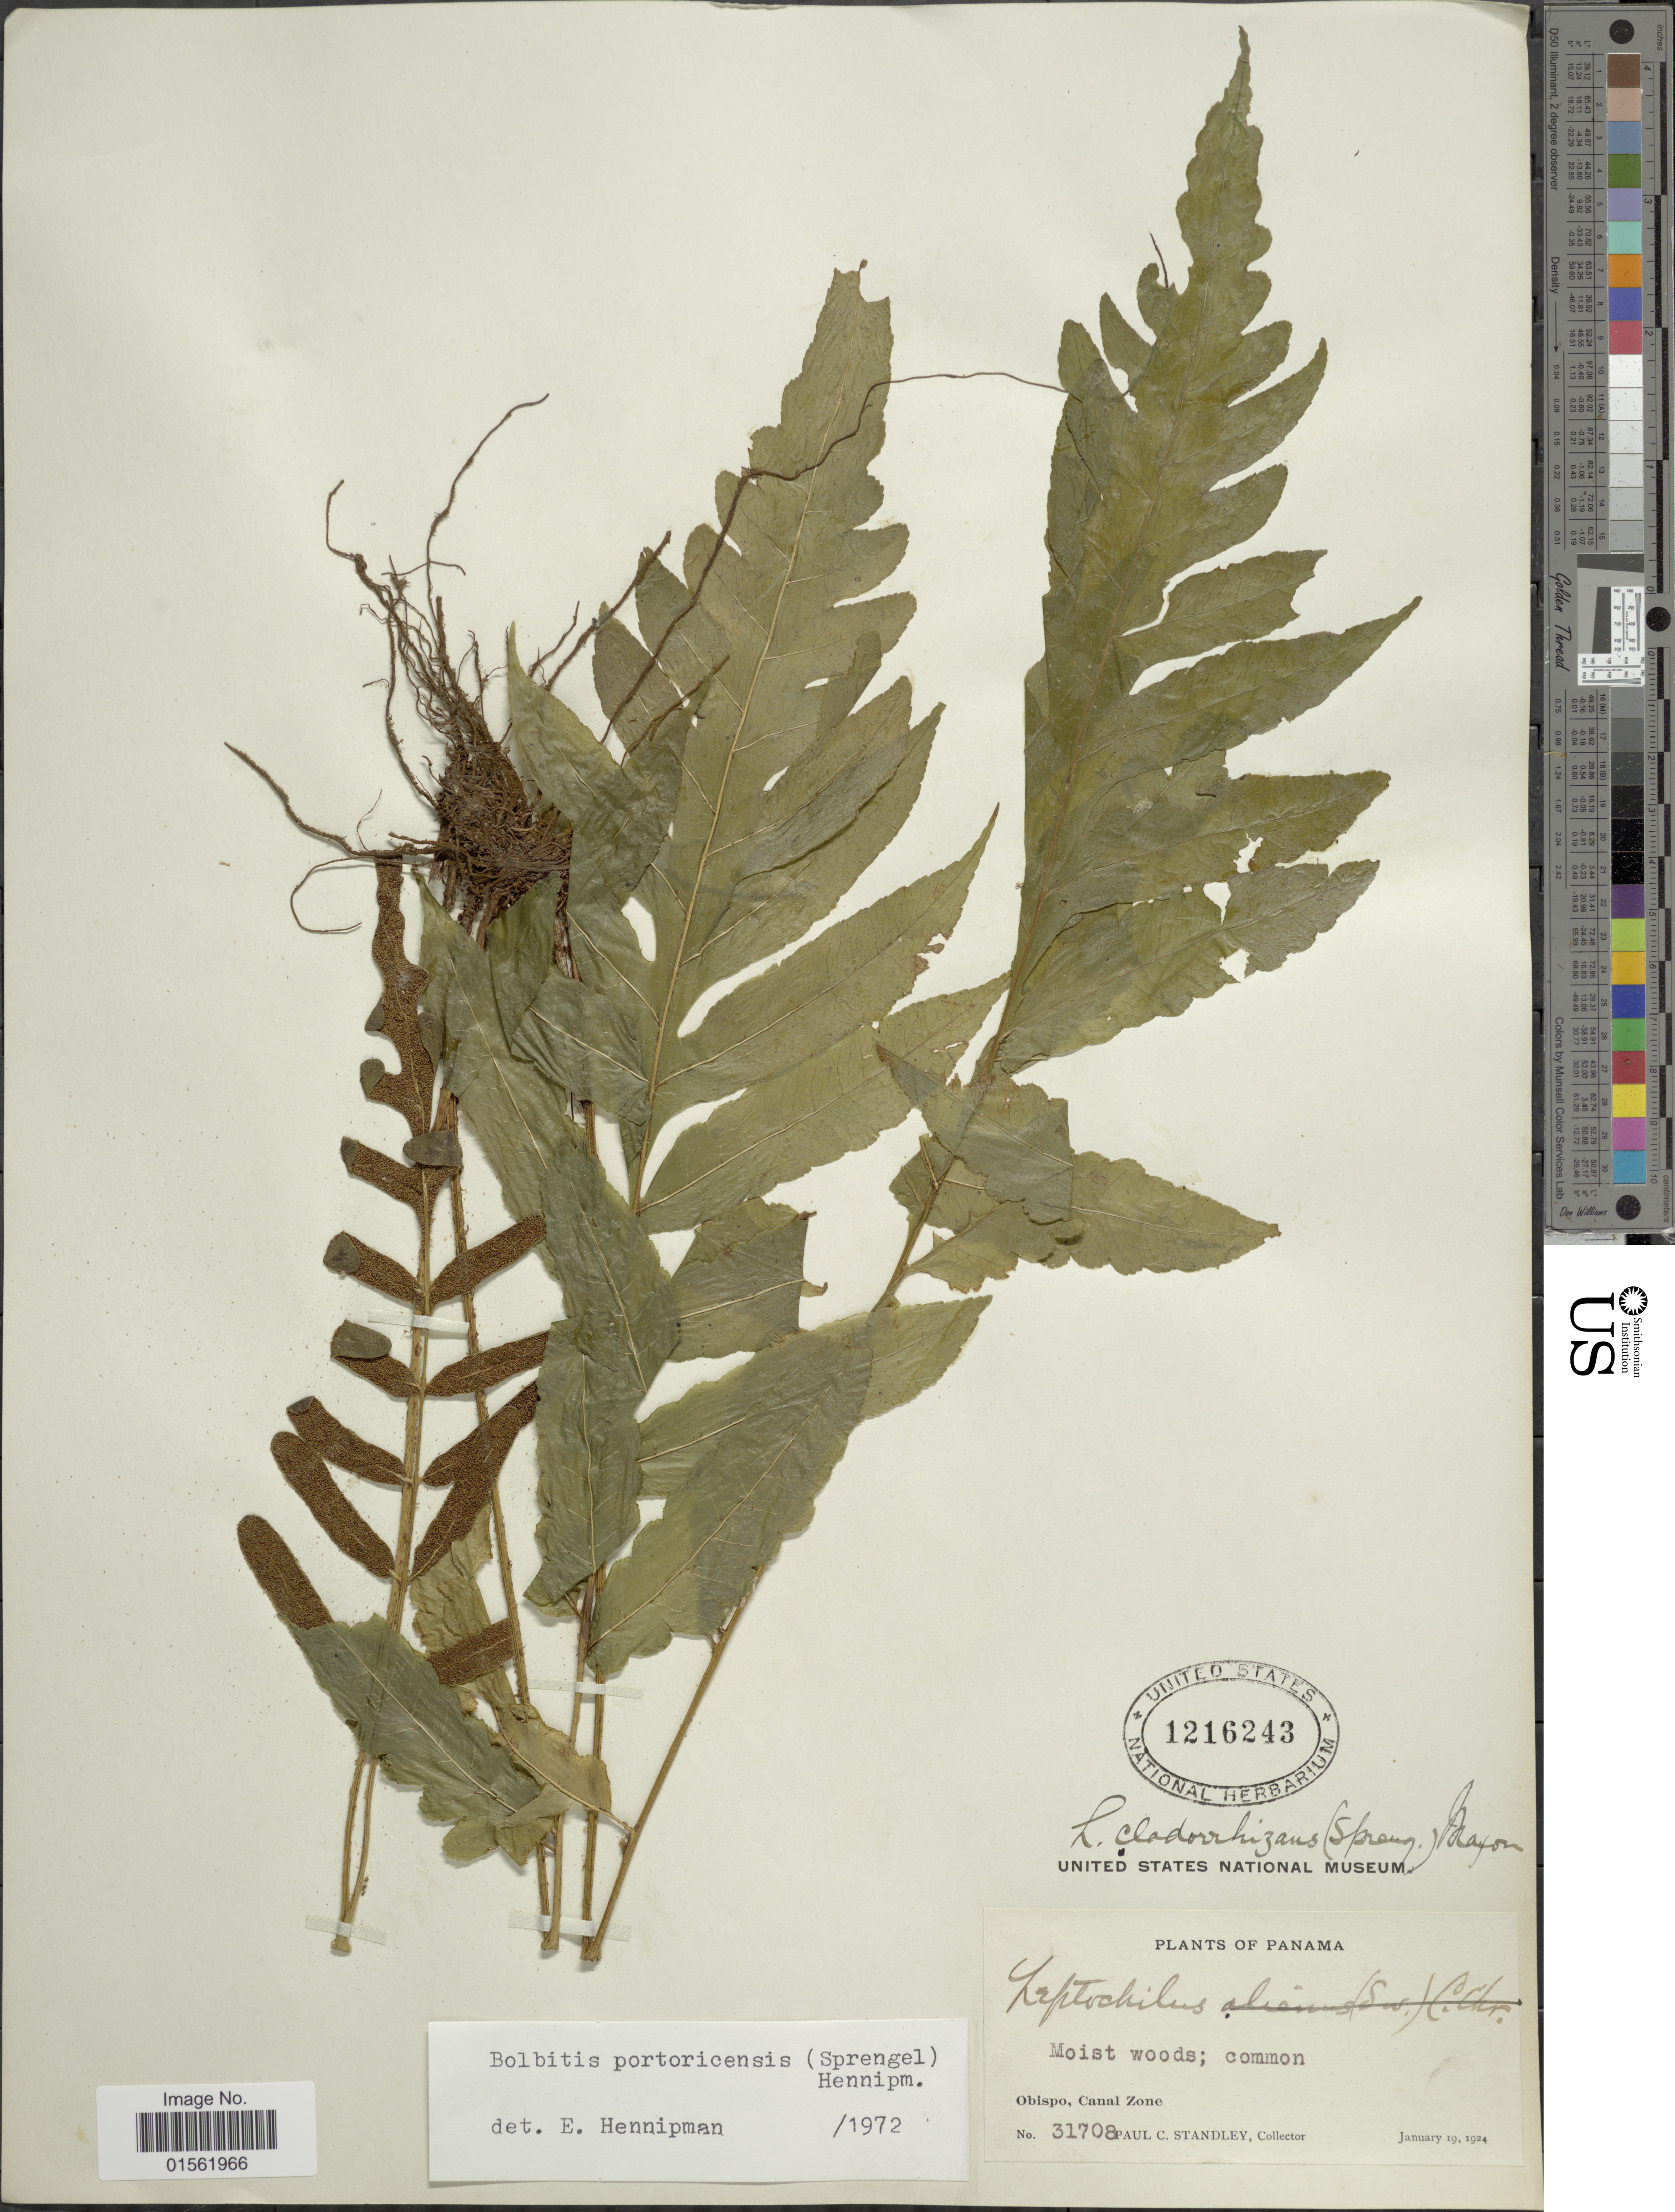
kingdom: Plantae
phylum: Tracheophyta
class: Polypodiopsida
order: Polypodiales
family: Dryopteridaceae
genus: Bolbitis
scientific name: Bolbitis portoricensis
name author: (Spreng.) Hennipman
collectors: P. C. Standley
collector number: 31708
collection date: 1924-01-19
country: Panama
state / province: Colón / Panamá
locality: Obispo, Canal Zone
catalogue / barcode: US 1216243